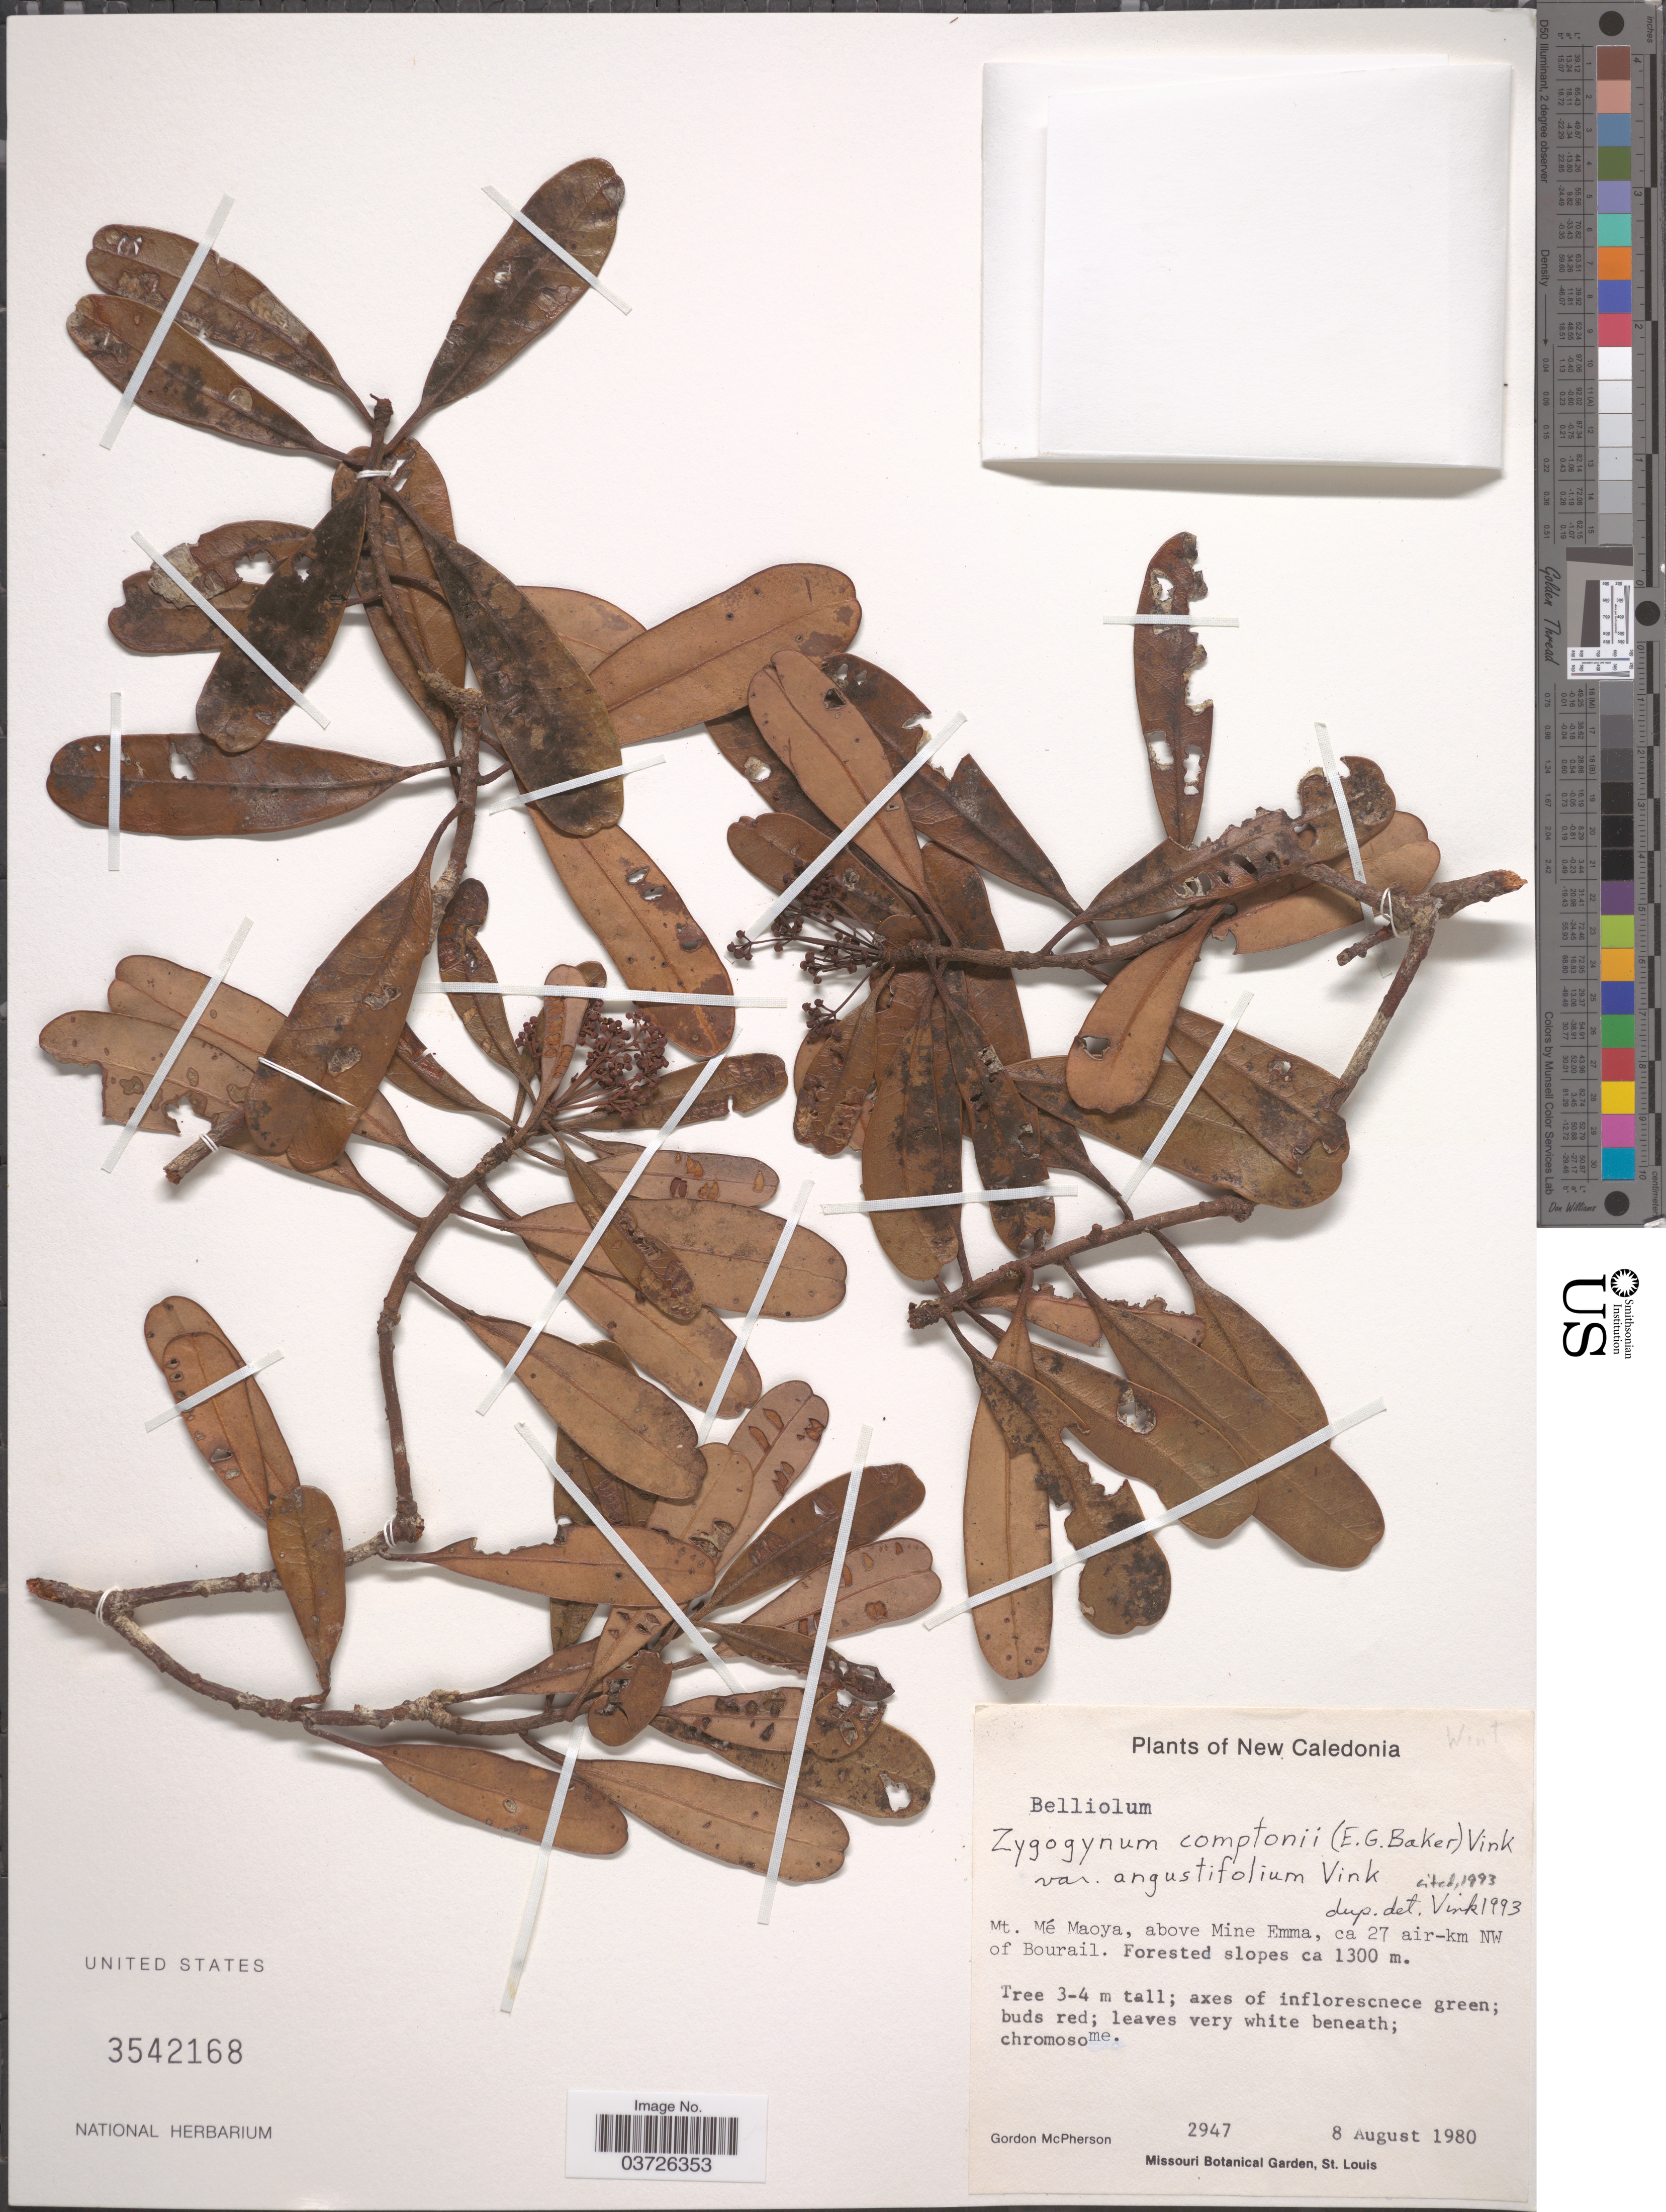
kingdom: Plantae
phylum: Tracheophyta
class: Magnoliopsida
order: Canellales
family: Winteraceae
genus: Zygogynum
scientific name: Zygogynum comptonii var. angustifolium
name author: Vink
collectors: G. D. McPherson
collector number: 2947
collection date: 1980-08-08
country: New Caledonia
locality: Mt. Mé Maoya, above Mine Emma, ca 27 air-km NW of Bourail.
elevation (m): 1300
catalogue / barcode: US 3542168